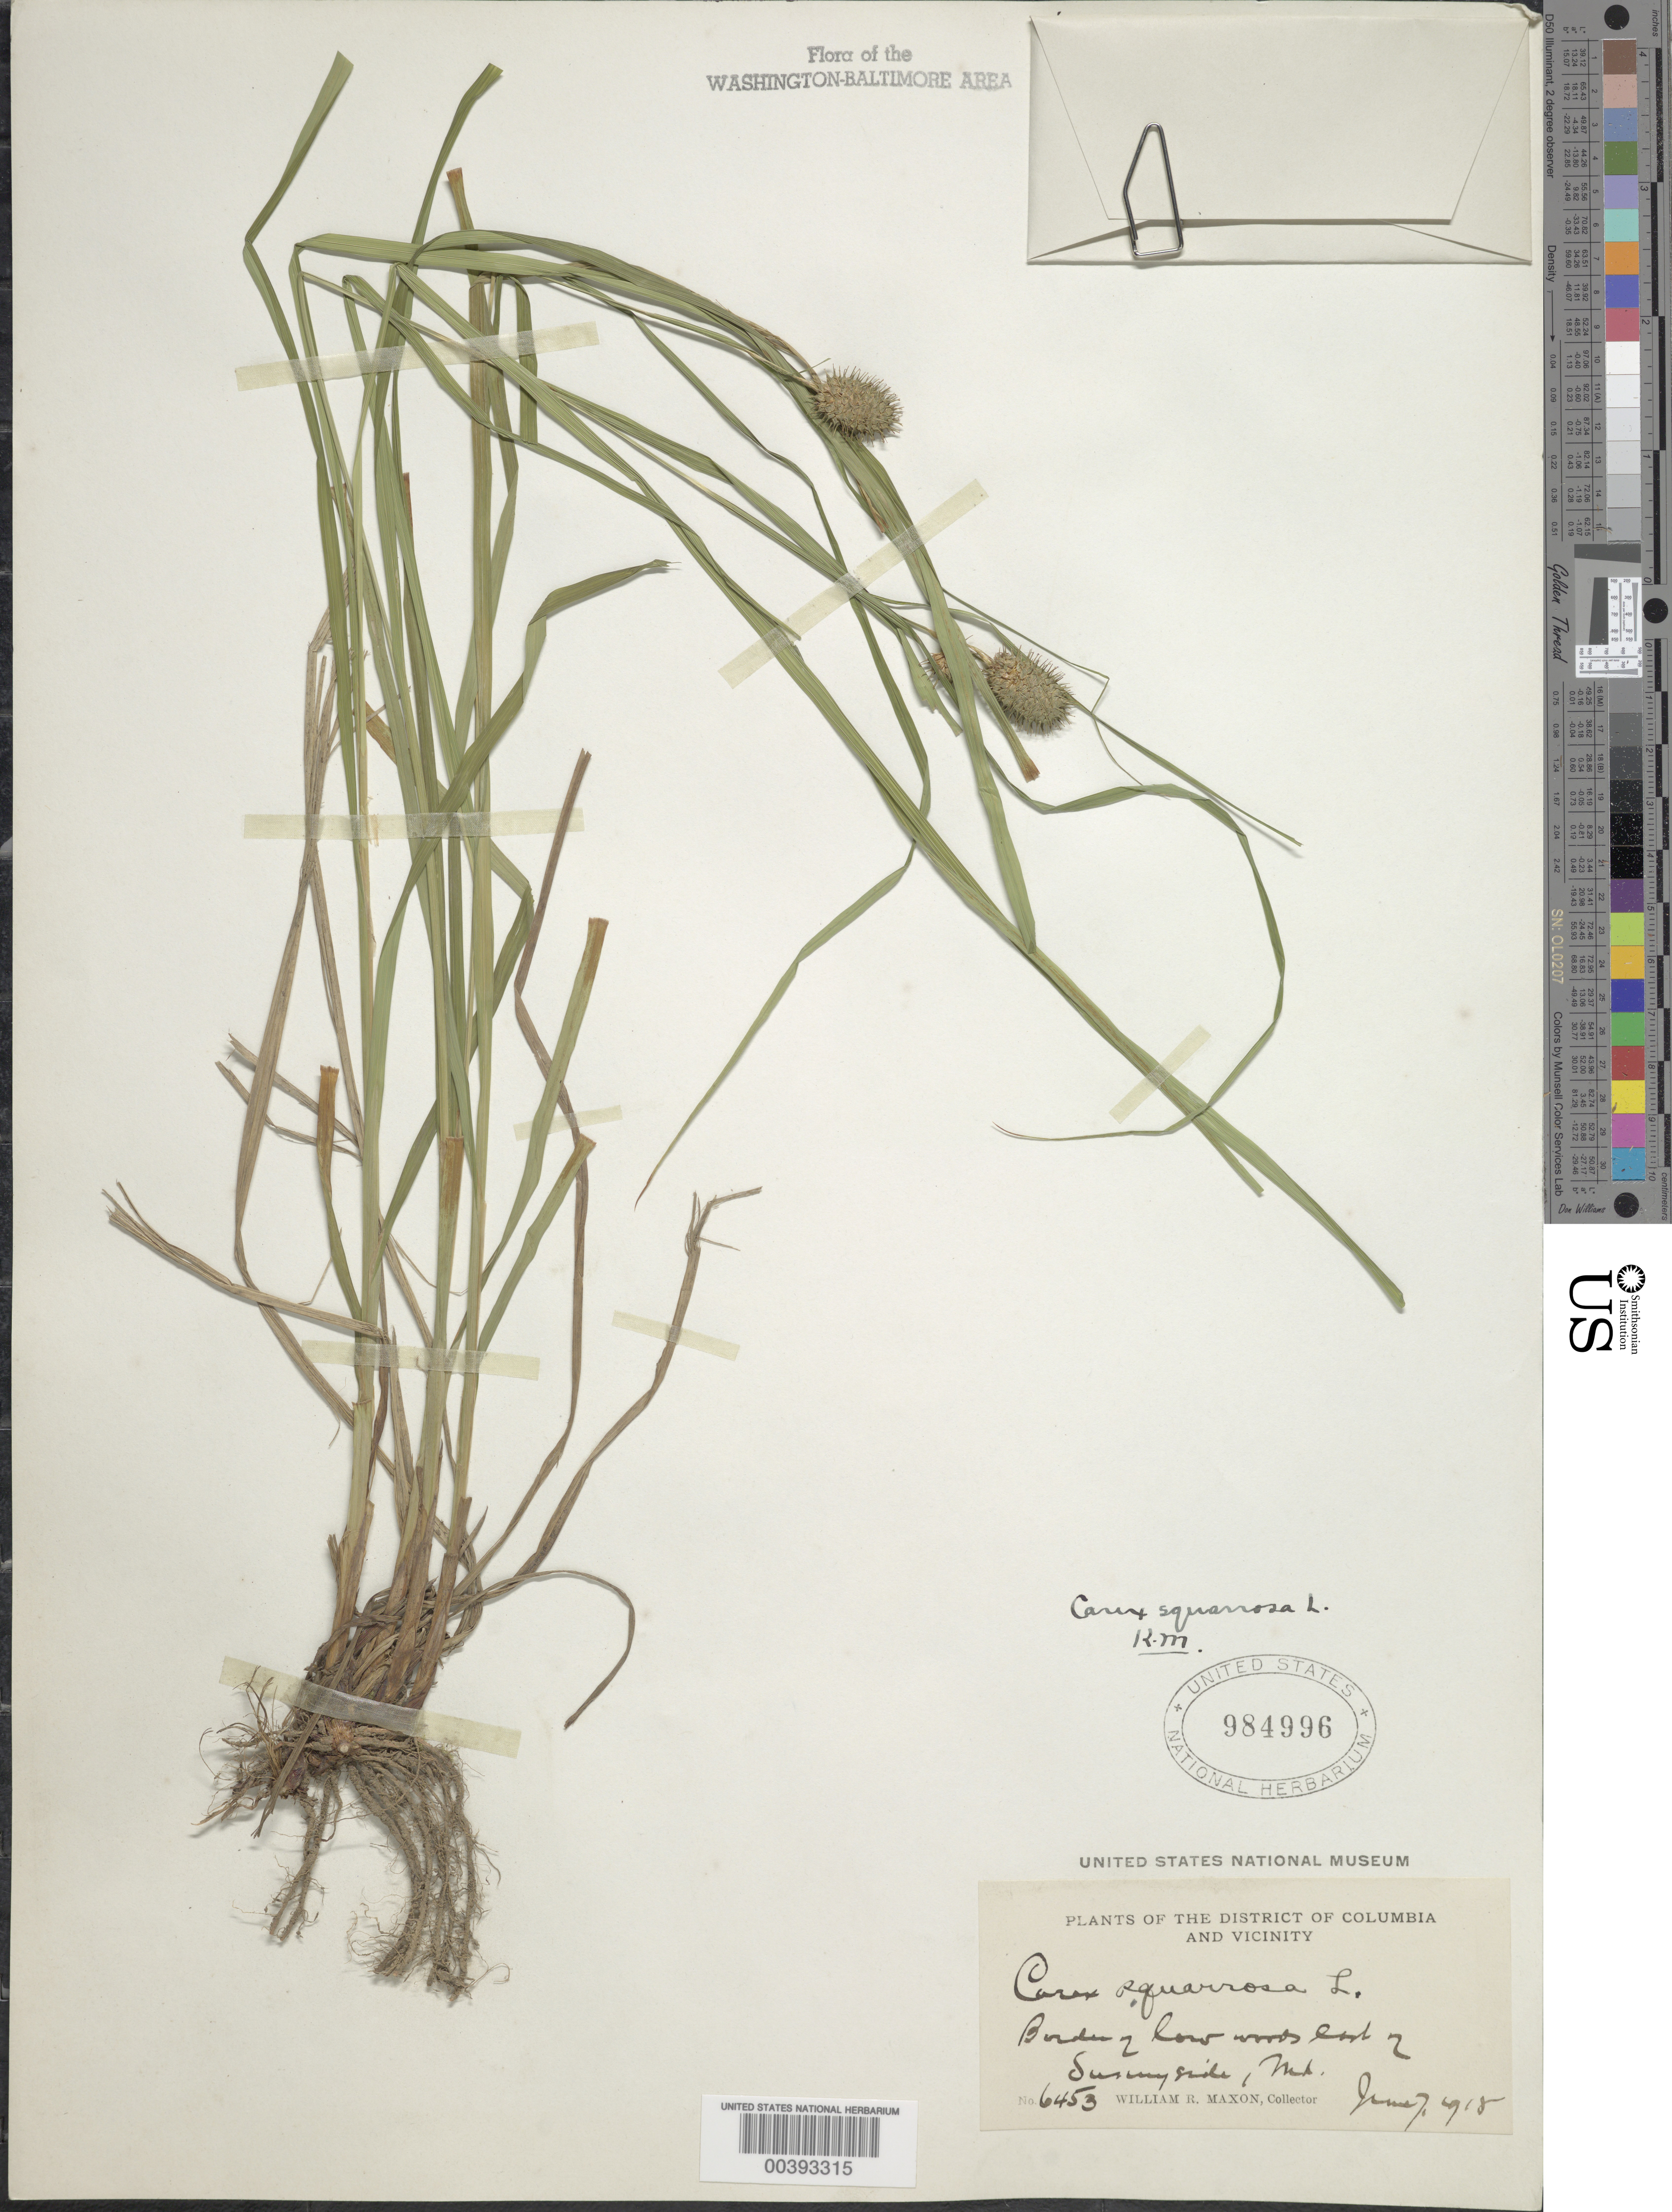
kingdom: Plantae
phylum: Tracheophyta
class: Liliopsida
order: Poales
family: Cyperaceae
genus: Carex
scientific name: Carex squarrosa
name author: L.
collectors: W. R. Maxon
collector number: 6453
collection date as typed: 07 Jun 1918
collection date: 1918-06-07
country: United States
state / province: Maryland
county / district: Prince George's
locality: East of Sunnyside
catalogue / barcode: US 984996